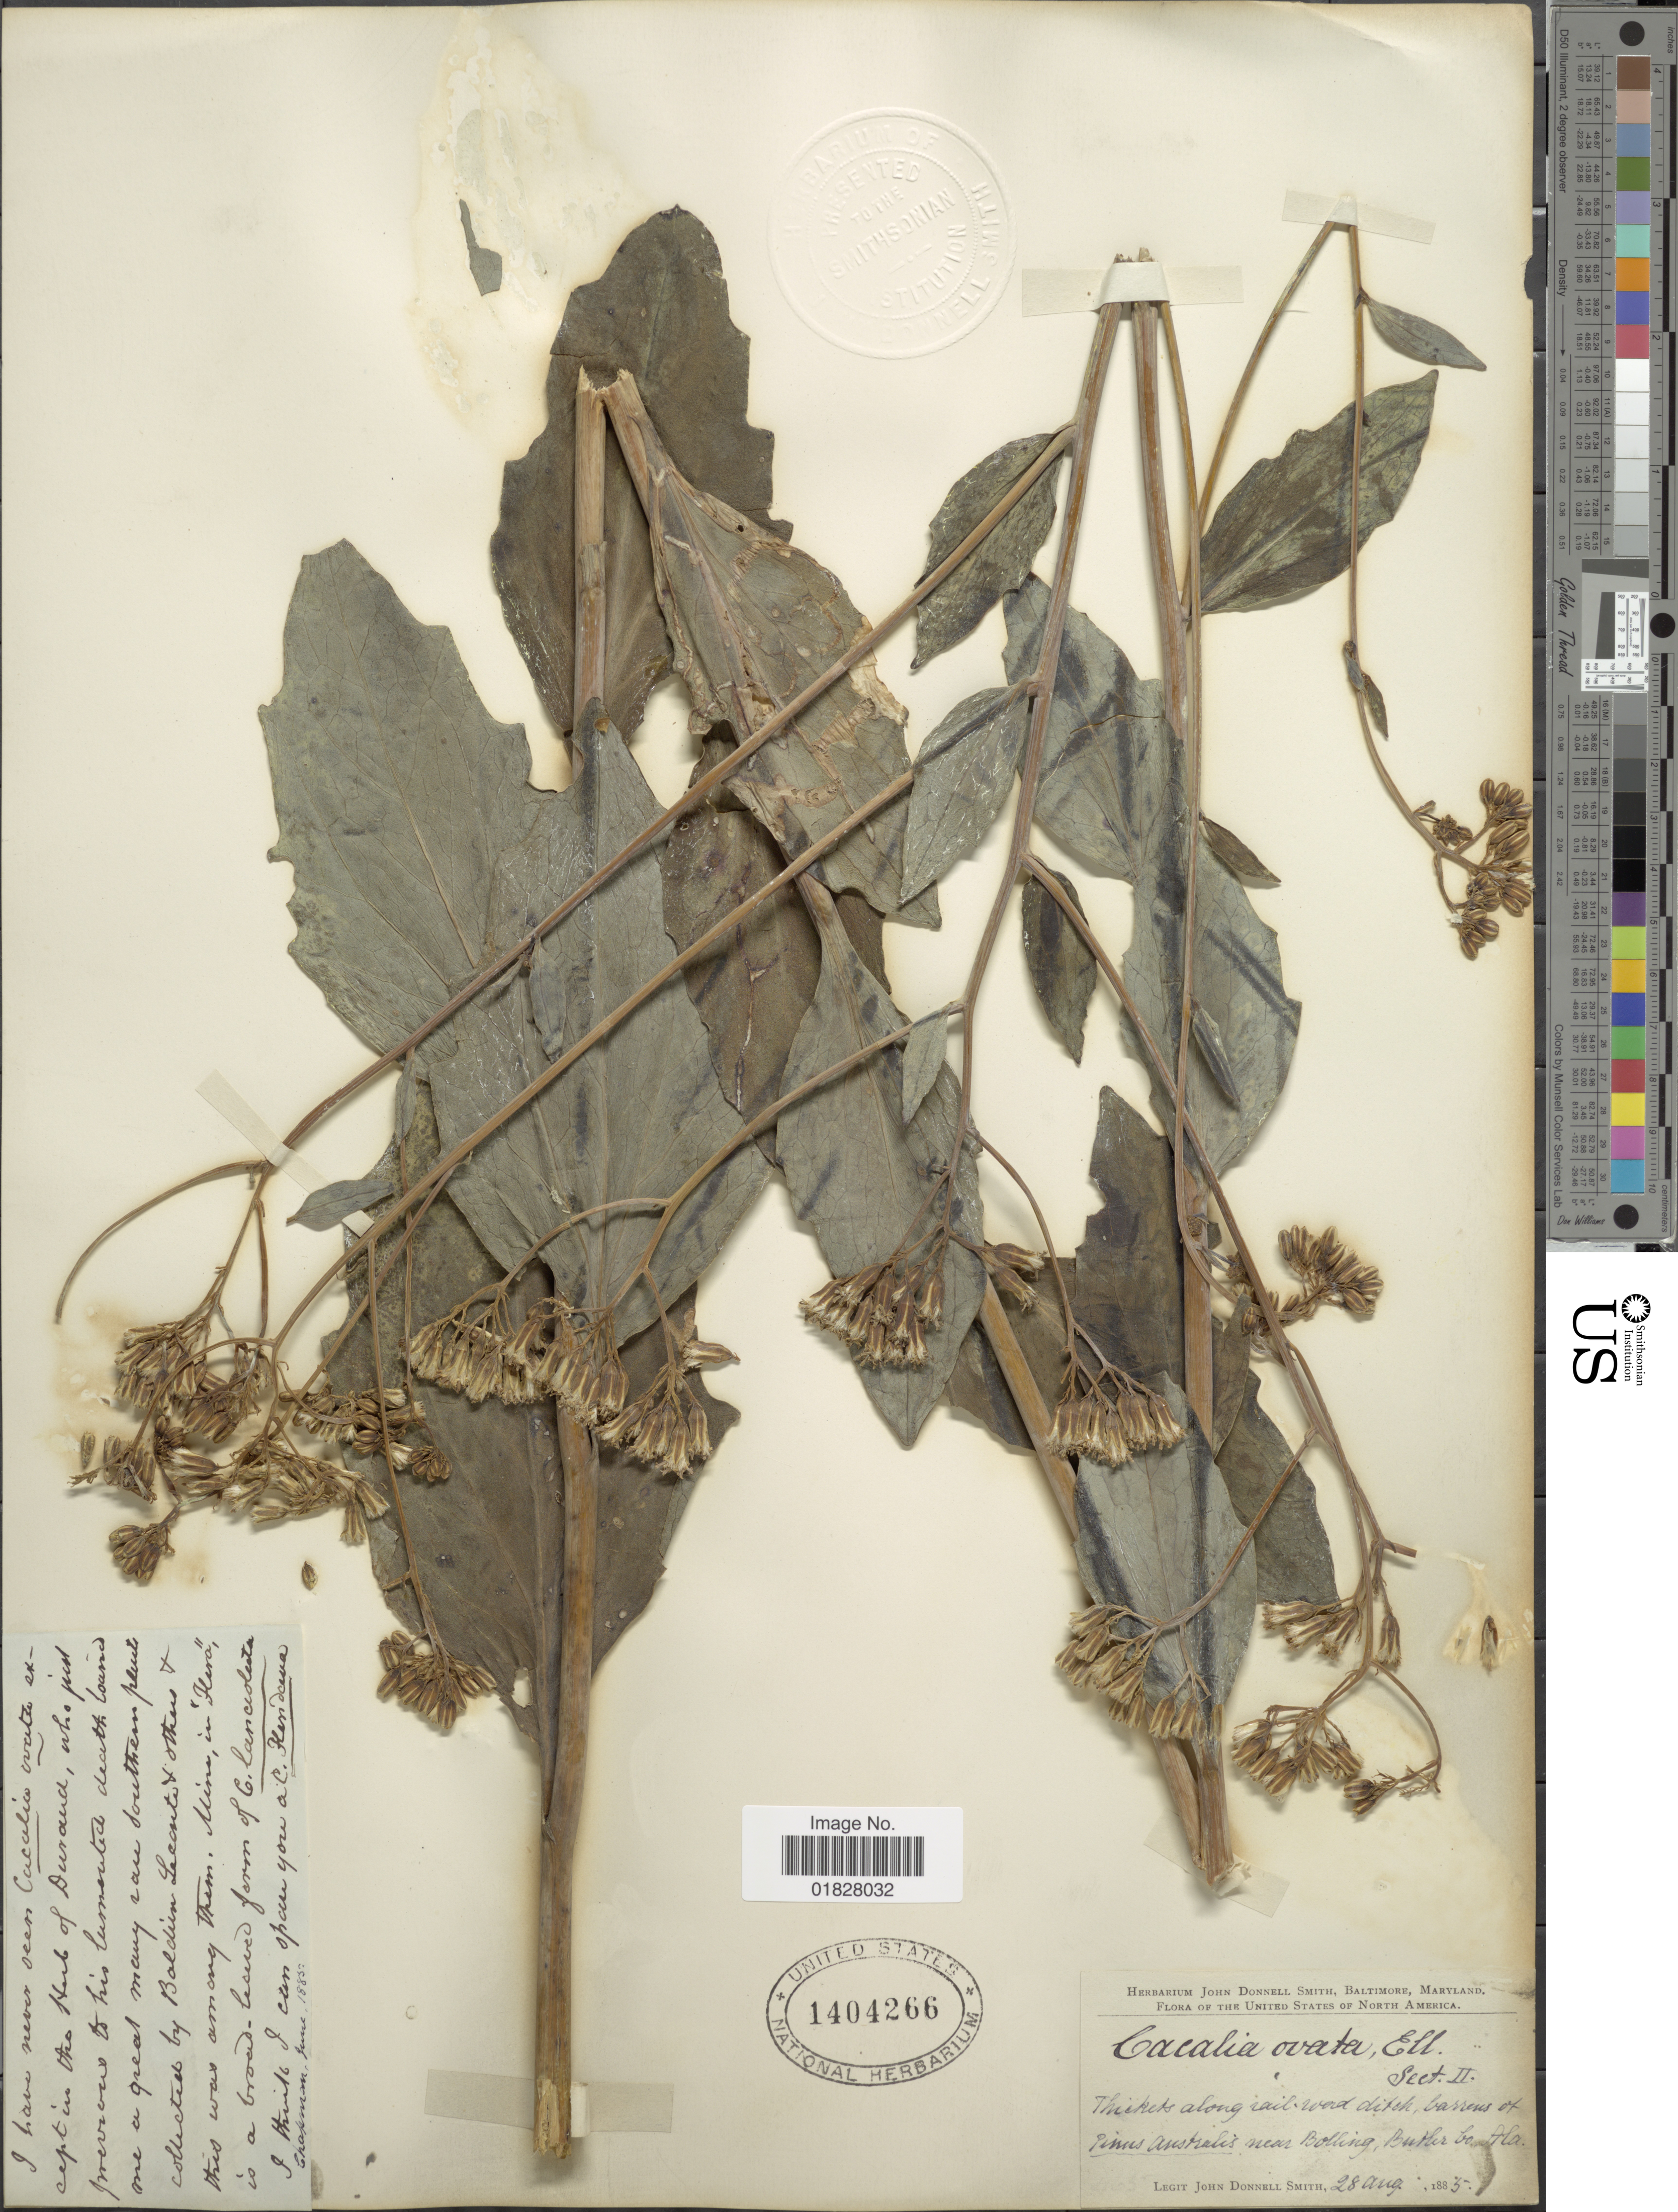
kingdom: Plantae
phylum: Tracheophyta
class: Magnoliopsida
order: Asterales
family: Asteraceae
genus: Arnoglossum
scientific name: Arnoglossum ovatum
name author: (Walter) H. Rob.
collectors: J. Donnell Smith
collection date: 1885-08-28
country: United States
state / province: Alabama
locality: Thickets along rail-road ward ditch, barrens of Pinus Australis, near Bolling, Butler Co. Ala.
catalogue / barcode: US 1404266